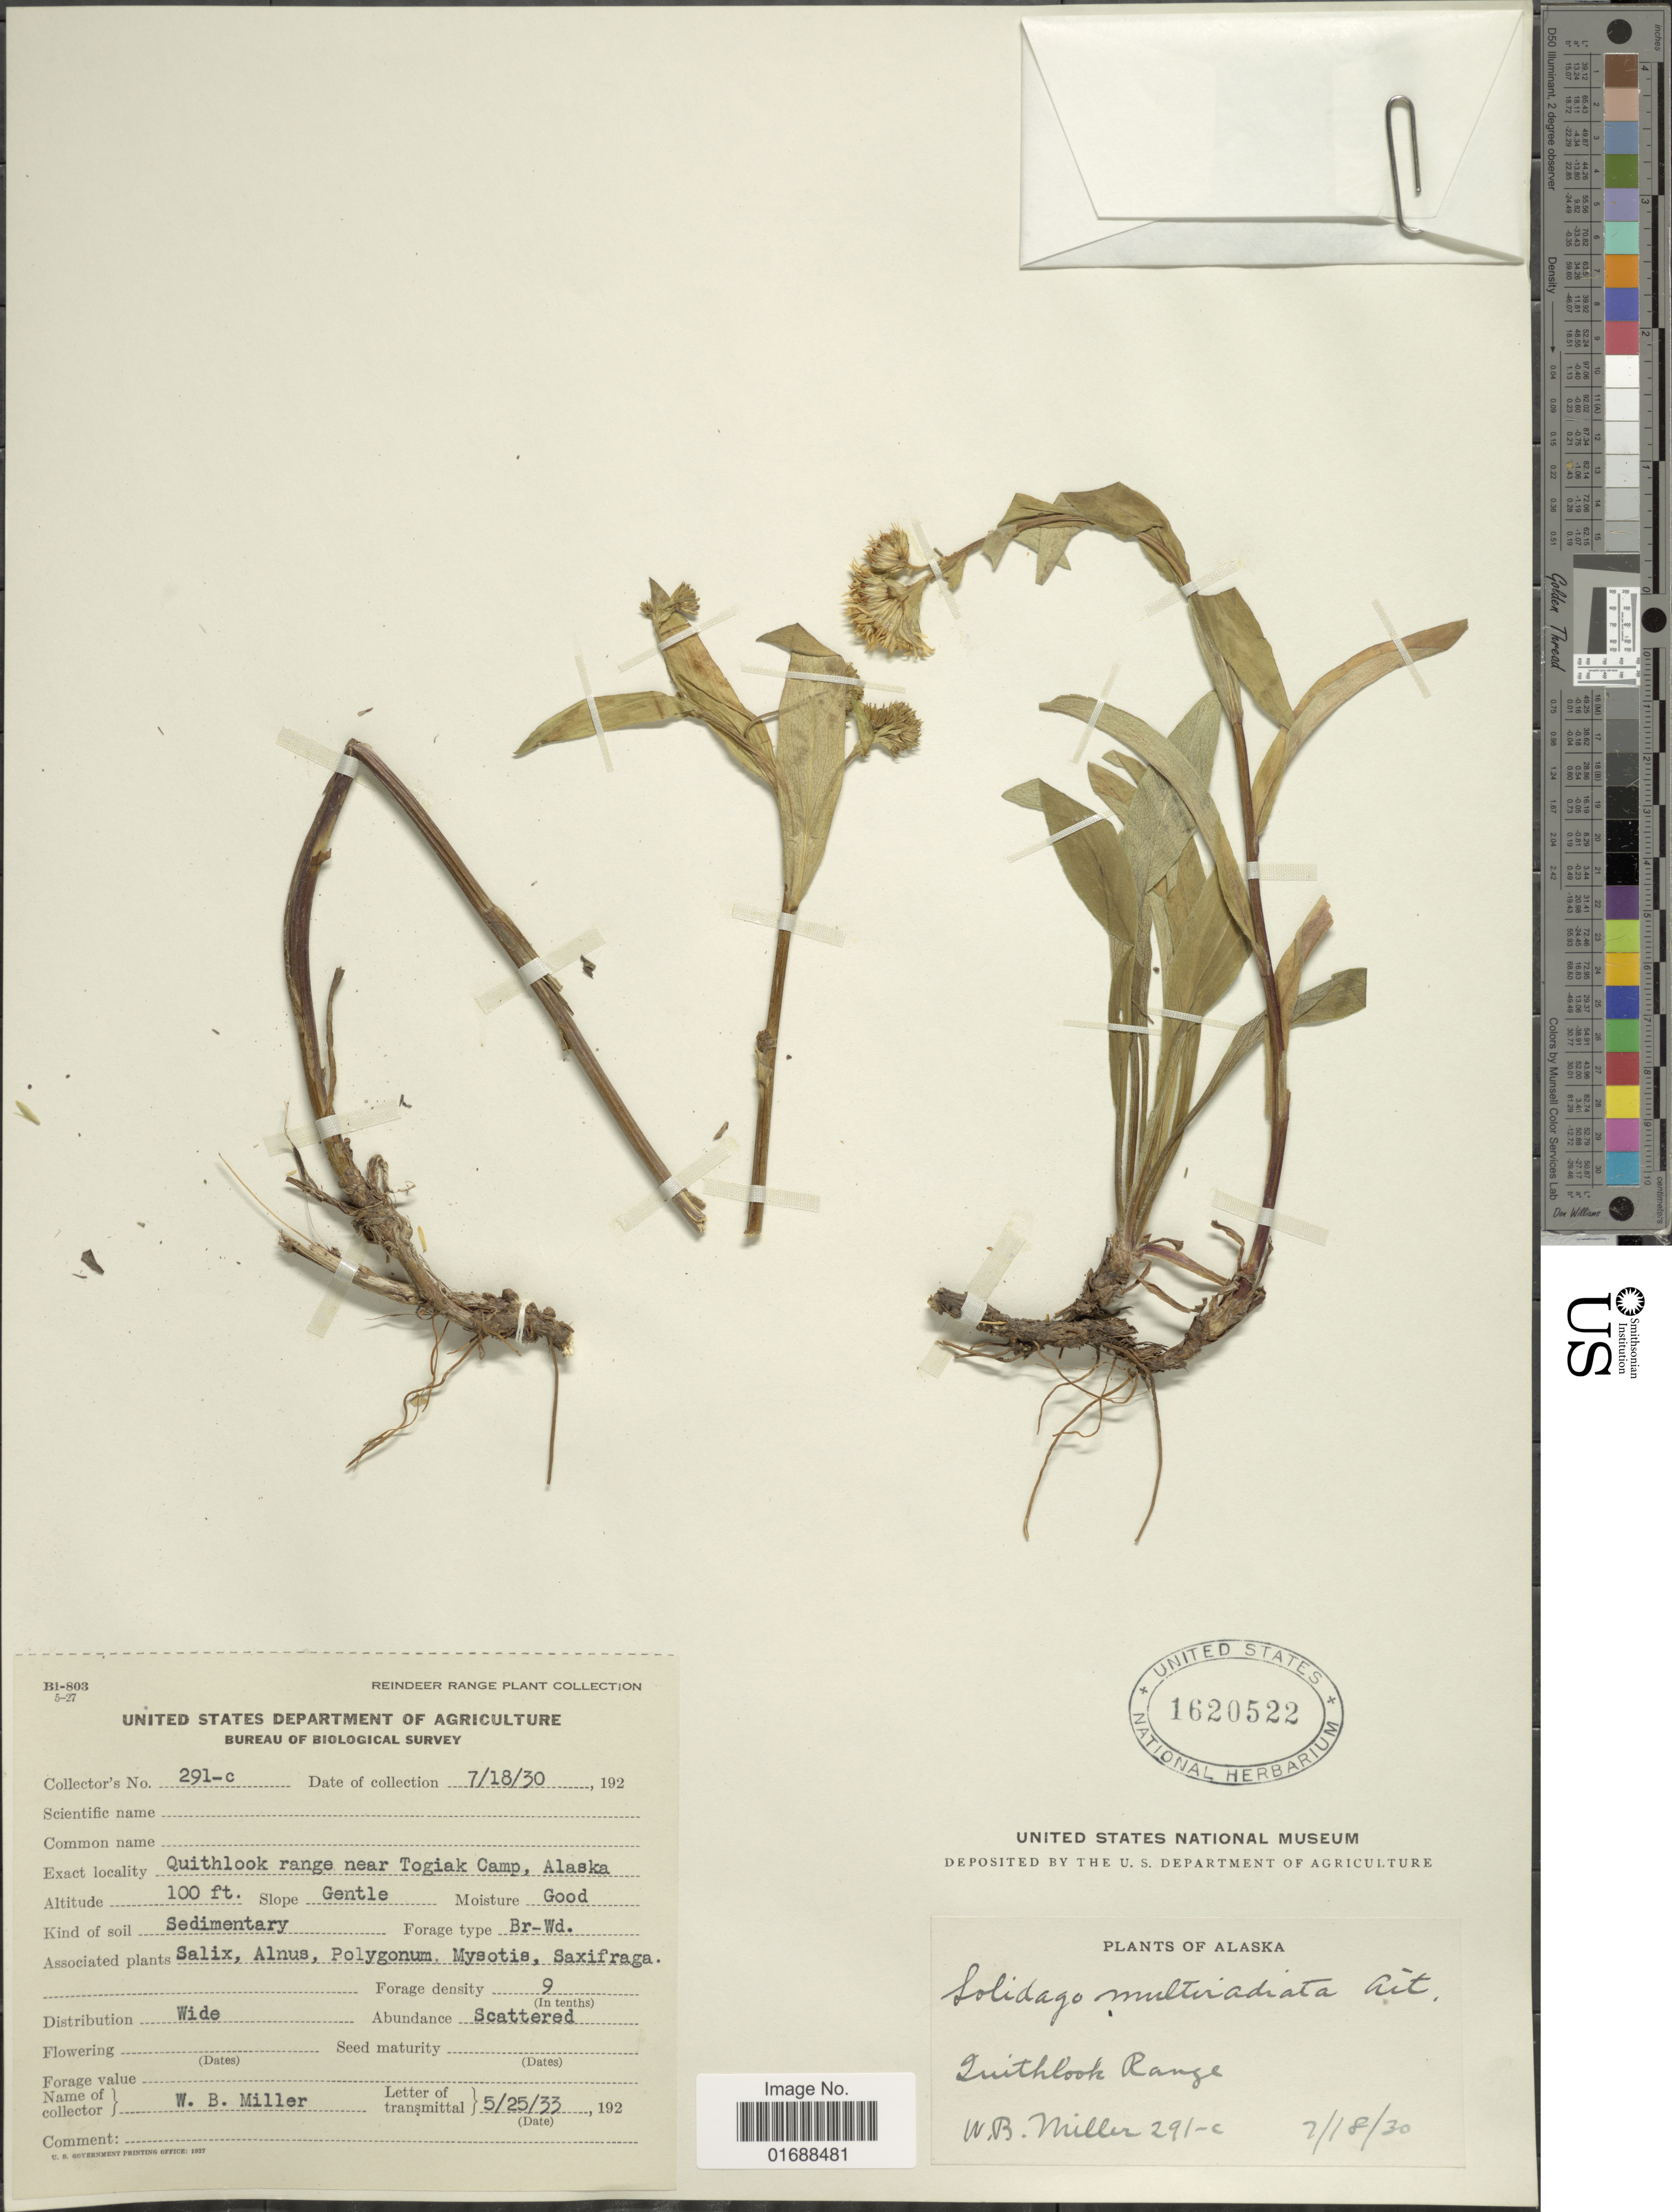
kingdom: Plantae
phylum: Tracheophyta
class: Magnoliopsida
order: Asterales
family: Asteraceae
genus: Solidago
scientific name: Solidago multiradiata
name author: Aiton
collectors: W. Miller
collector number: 291c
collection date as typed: Transcribed d/m/y: 18/7/30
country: United States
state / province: Alaska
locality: Quithlook range near Togiak Camp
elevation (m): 30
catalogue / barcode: US 1620522